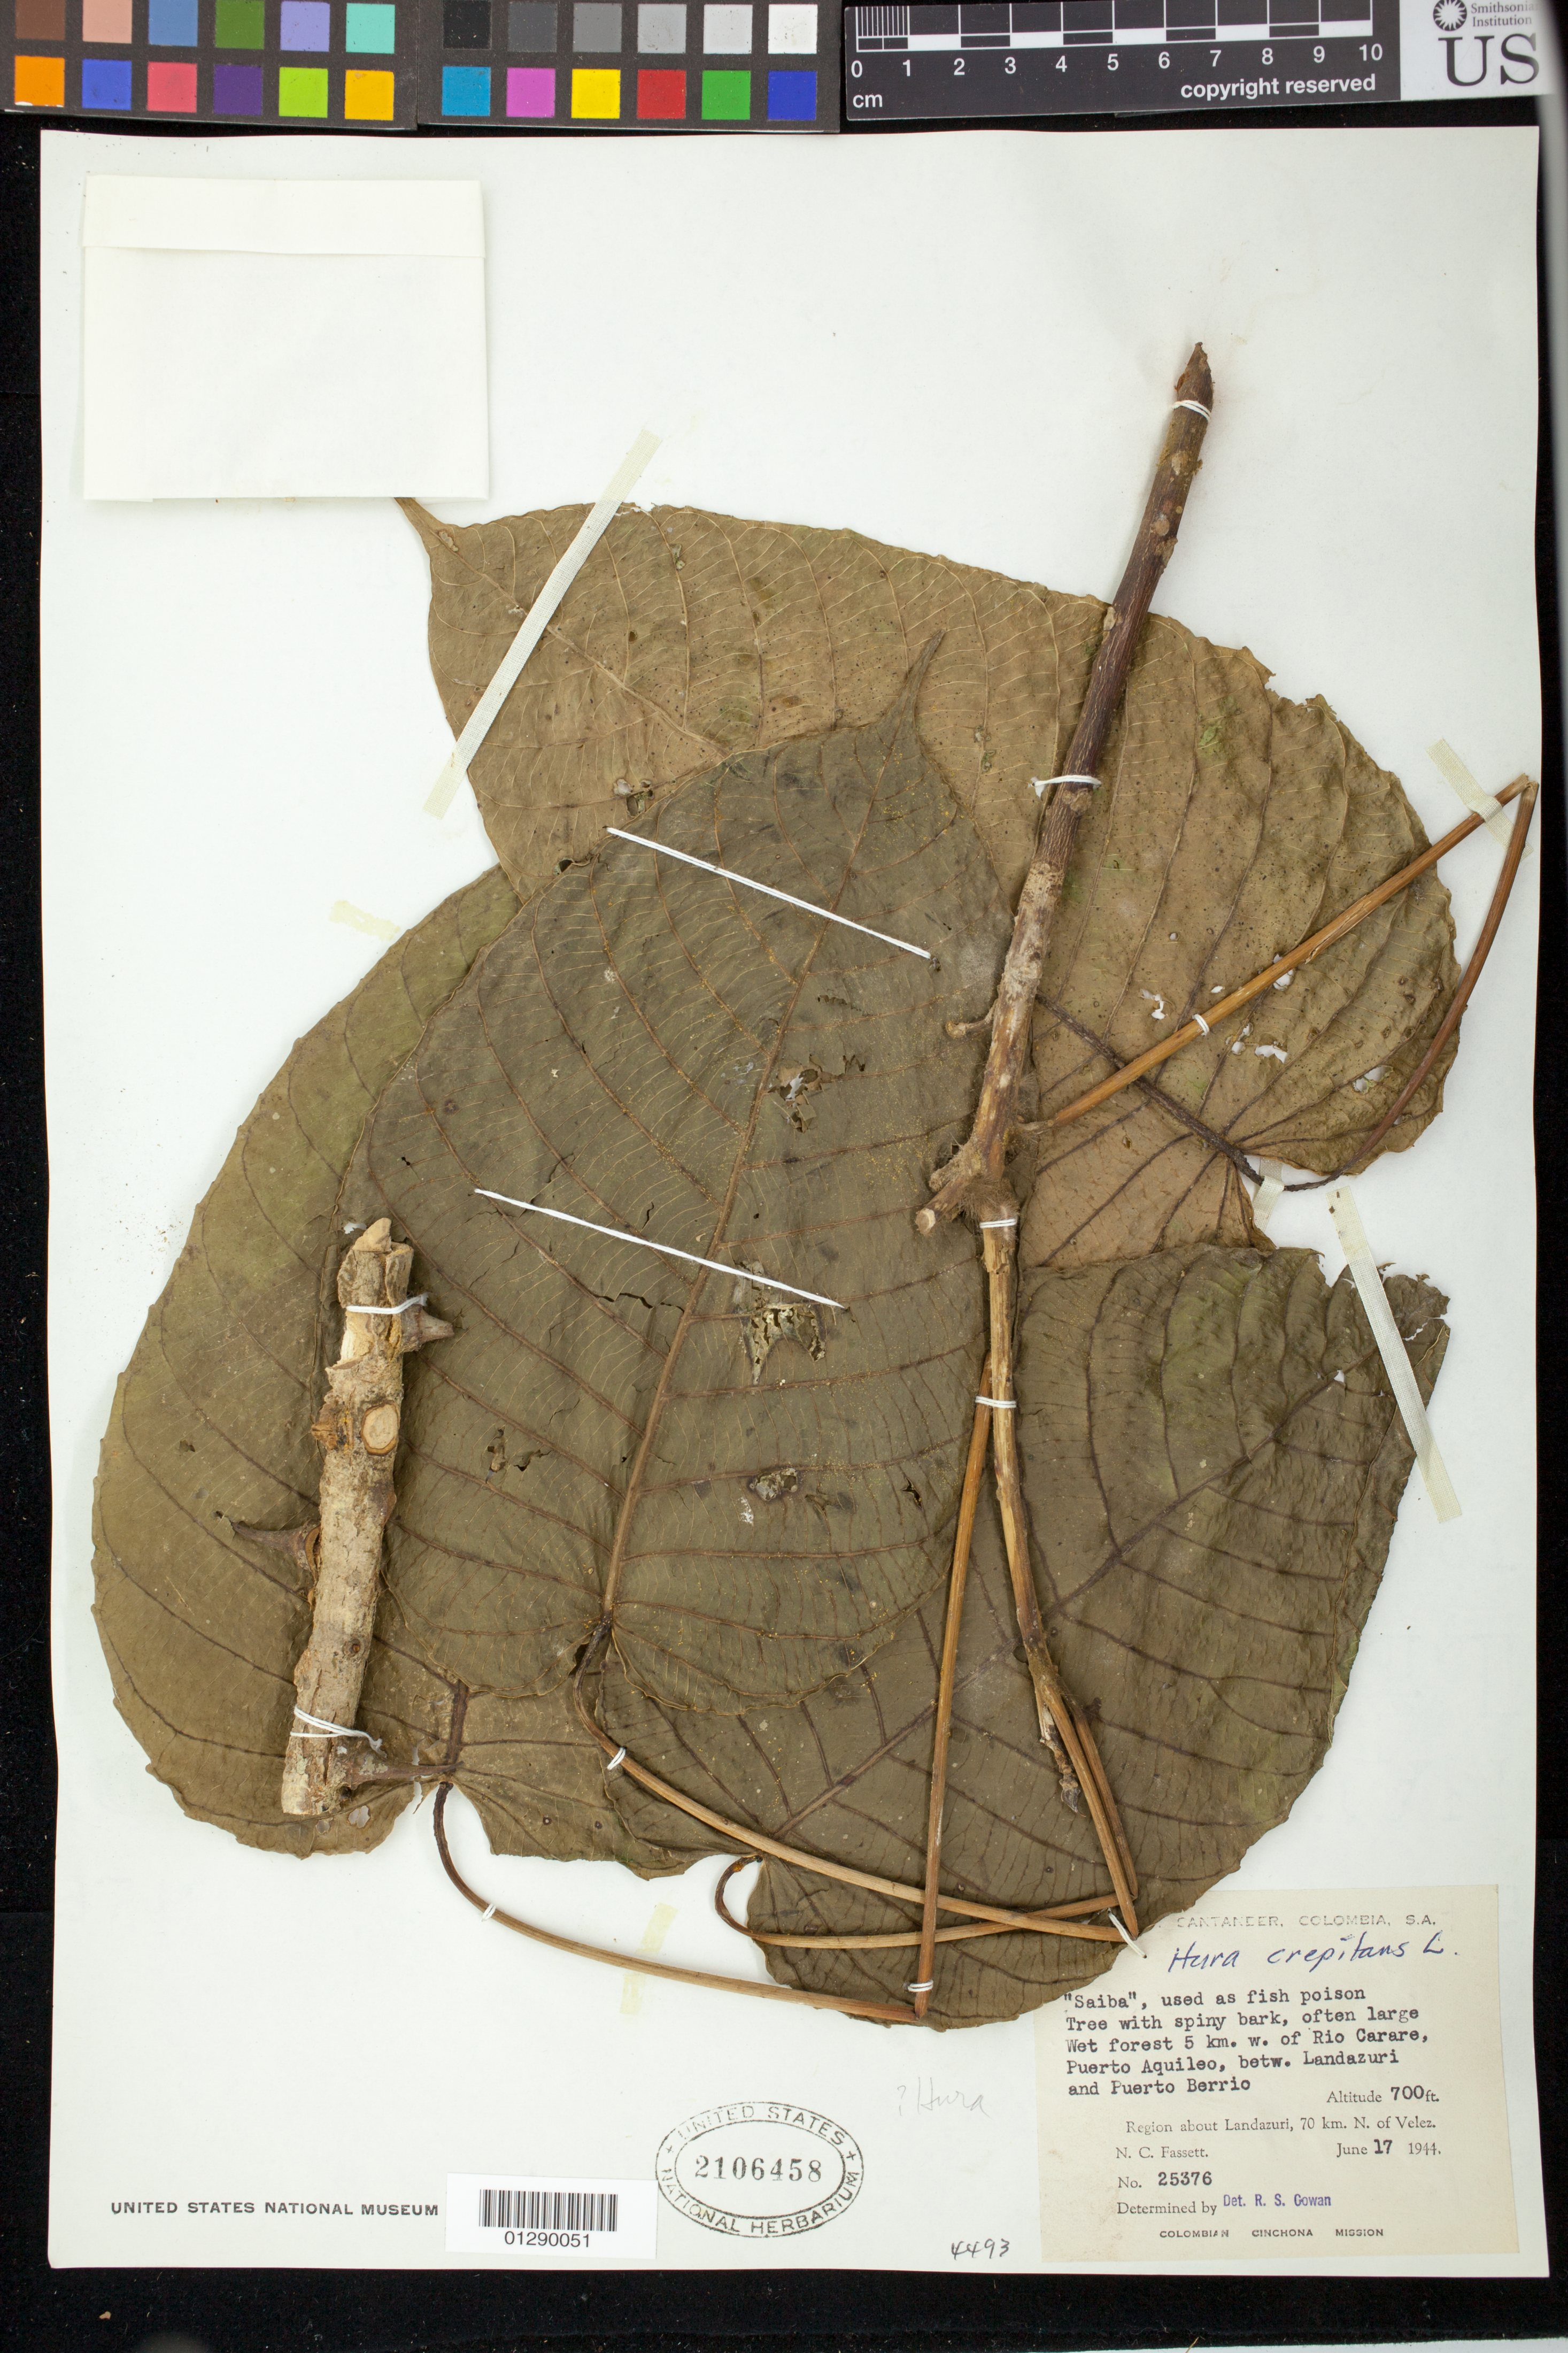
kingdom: Plantae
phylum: Tracheophyta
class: Magnoliopsida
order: Malpighiales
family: Euphorbiaceae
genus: Hura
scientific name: Hura crepitans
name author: L.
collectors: N. C. Fassett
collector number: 25376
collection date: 1944-06-17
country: Colombia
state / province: Santander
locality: Wet forest 5 km. w. of Rio Carare, Puerto Aquileo, betw. Landazuri and Puerto Berrio.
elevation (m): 213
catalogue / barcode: US 2106458